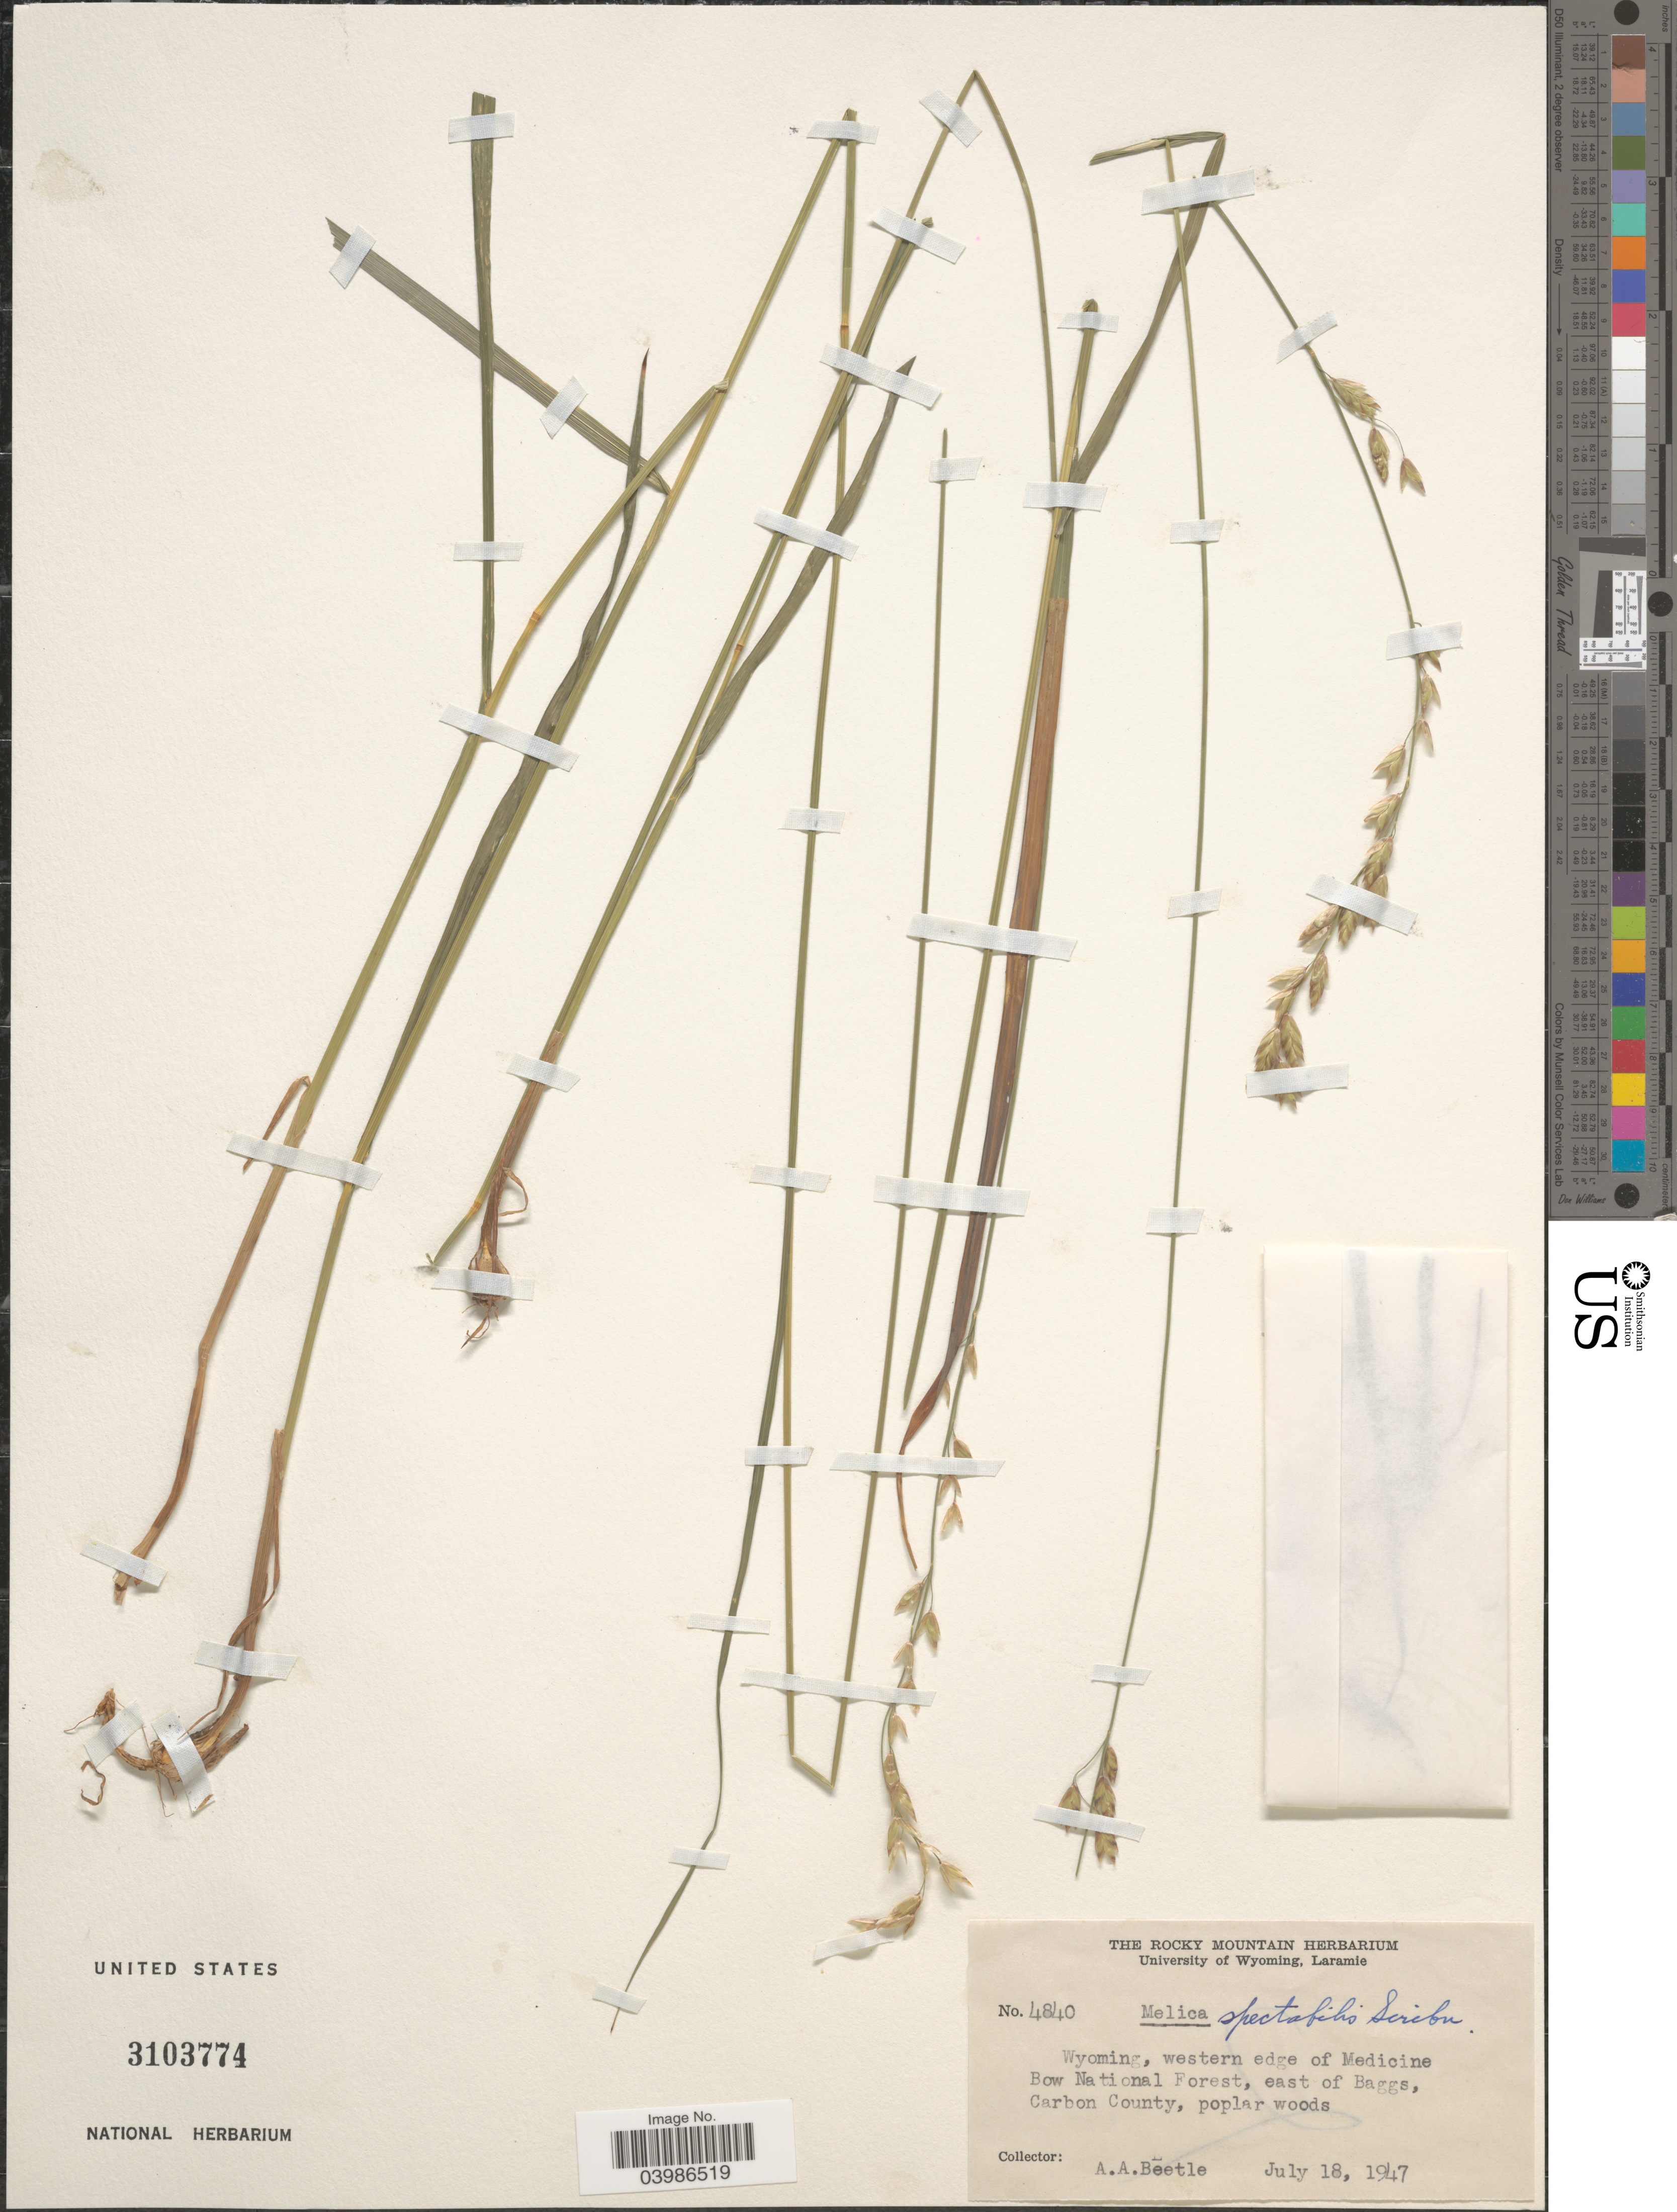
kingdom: Plantae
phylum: Tracheophyta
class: Liliopsida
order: Poales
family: Poaceae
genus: Melica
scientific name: Melica spectabilis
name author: Scribn.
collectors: A. A. Beetle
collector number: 4840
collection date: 1947-07-18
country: United States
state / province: Wyoming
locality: Western edge of Medicine Bow National Forest, east of Baggs, Carbon County.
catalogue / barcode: US 3103774